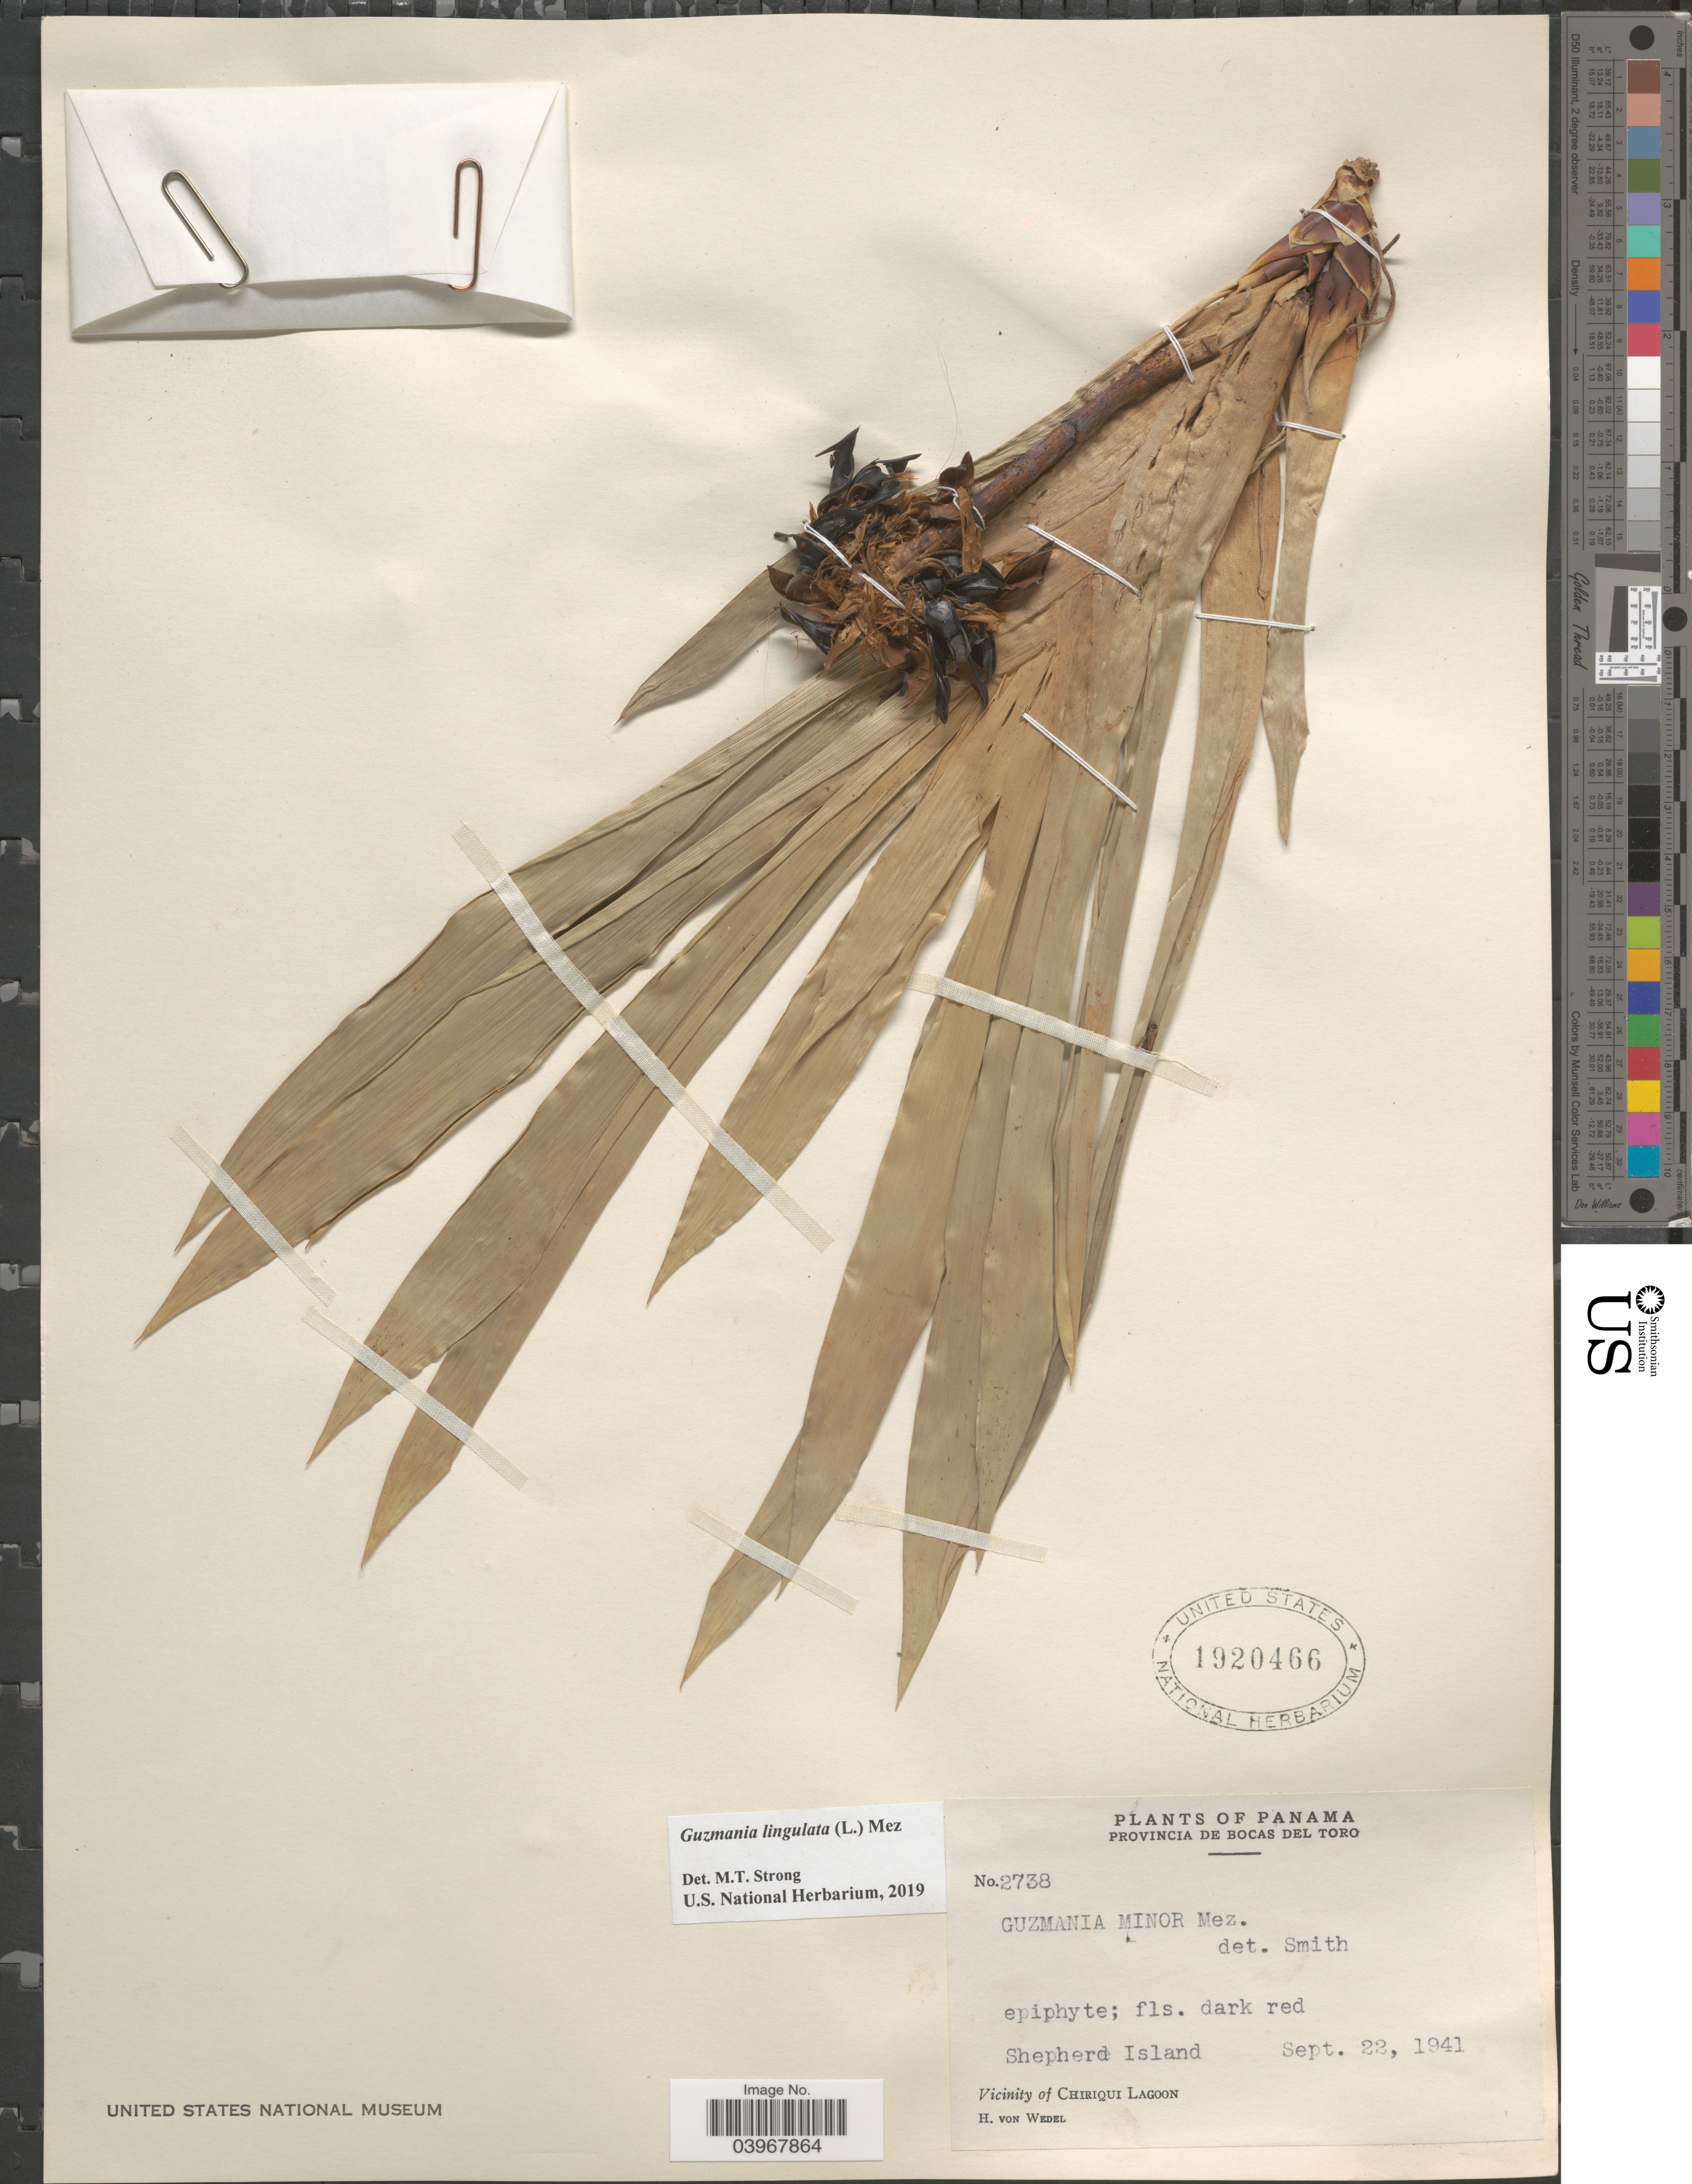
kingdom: Plantae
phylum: Tracheophyta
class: Liliopsida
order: Poales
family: Bromeliaceae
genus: Guzmania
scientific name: Guzmania lingulata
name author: (L.) Mez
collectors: H. von Wedel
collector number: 2738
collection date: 1941-09-22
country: Panama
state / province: Bocas del Toro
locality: Shepherd Island. Vicinity of Chiriqui Lagoon.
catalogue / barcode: US 1920466